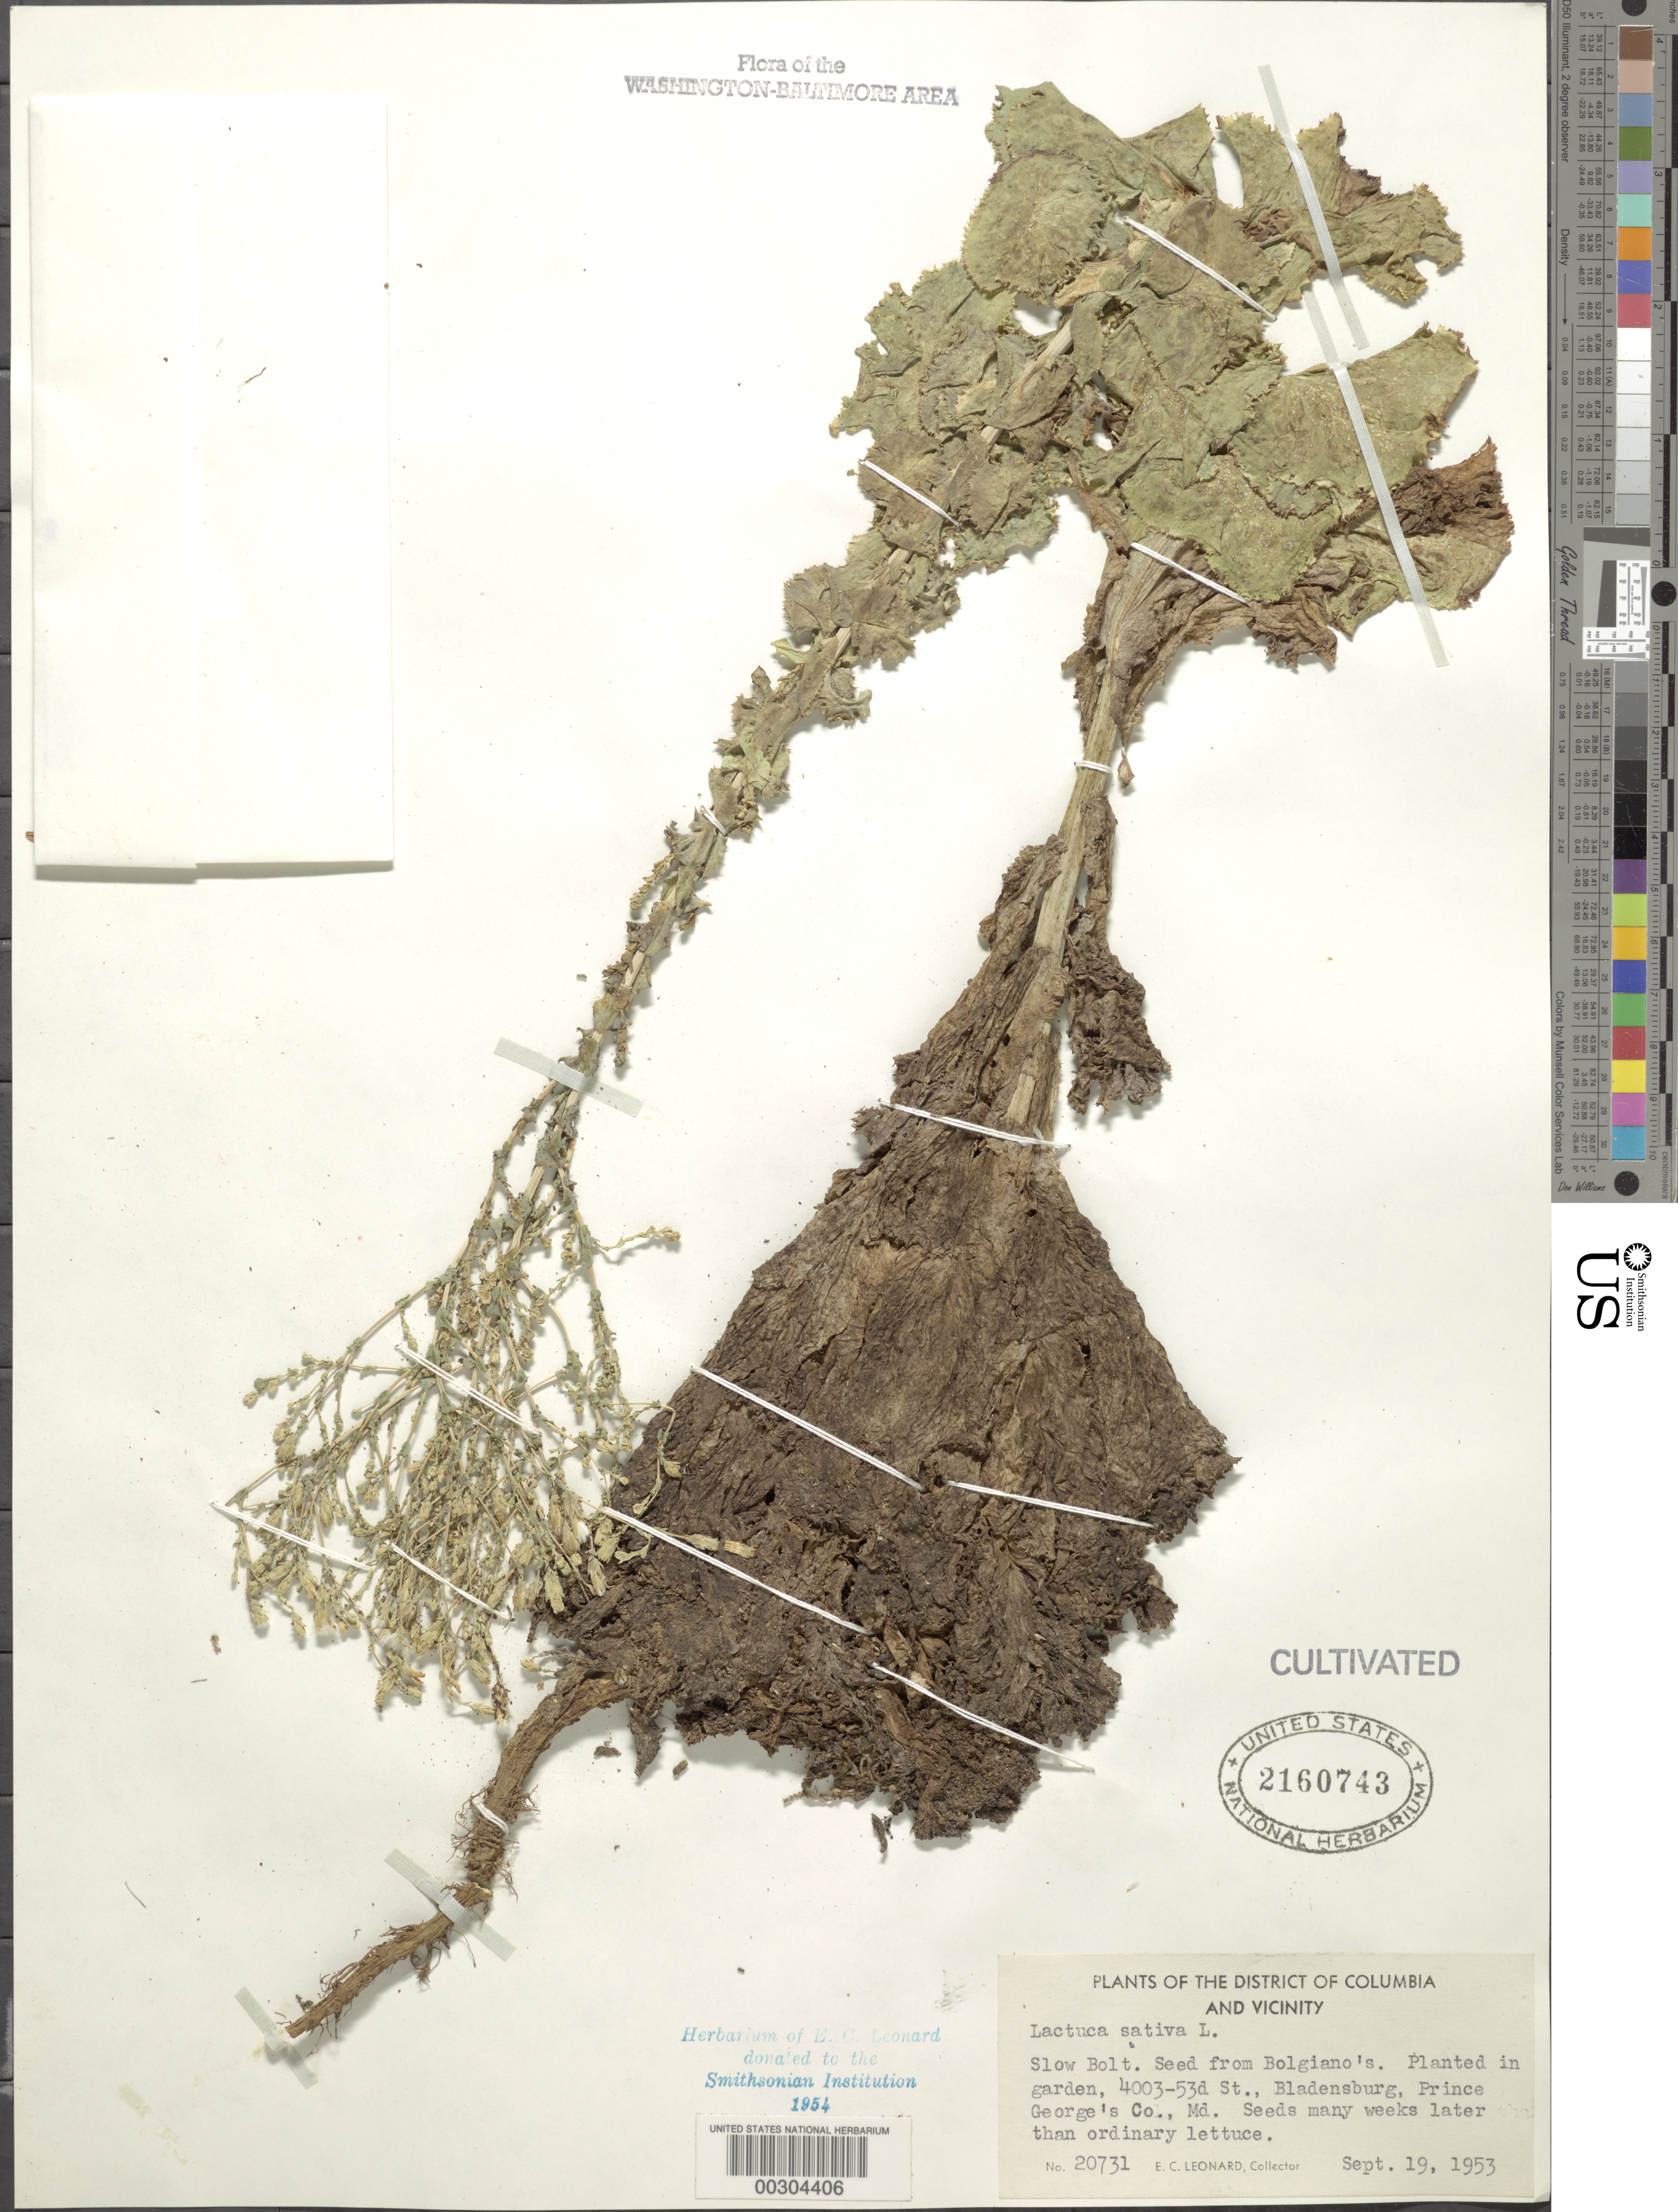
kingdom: Plantae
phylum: Tracheophyta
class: Magnoliopsida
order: Asterales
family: Asteraceae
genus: Lactuca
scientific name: Lactuca sativa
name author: L.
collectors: E. C. Leonard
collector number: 20731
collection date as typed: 19 Sep 1953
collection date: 1953-09-19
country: United States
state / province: Maryland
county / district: Prince George's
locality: Bladensburg, 4003 53 St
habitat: Garden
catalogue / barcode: US 2160743